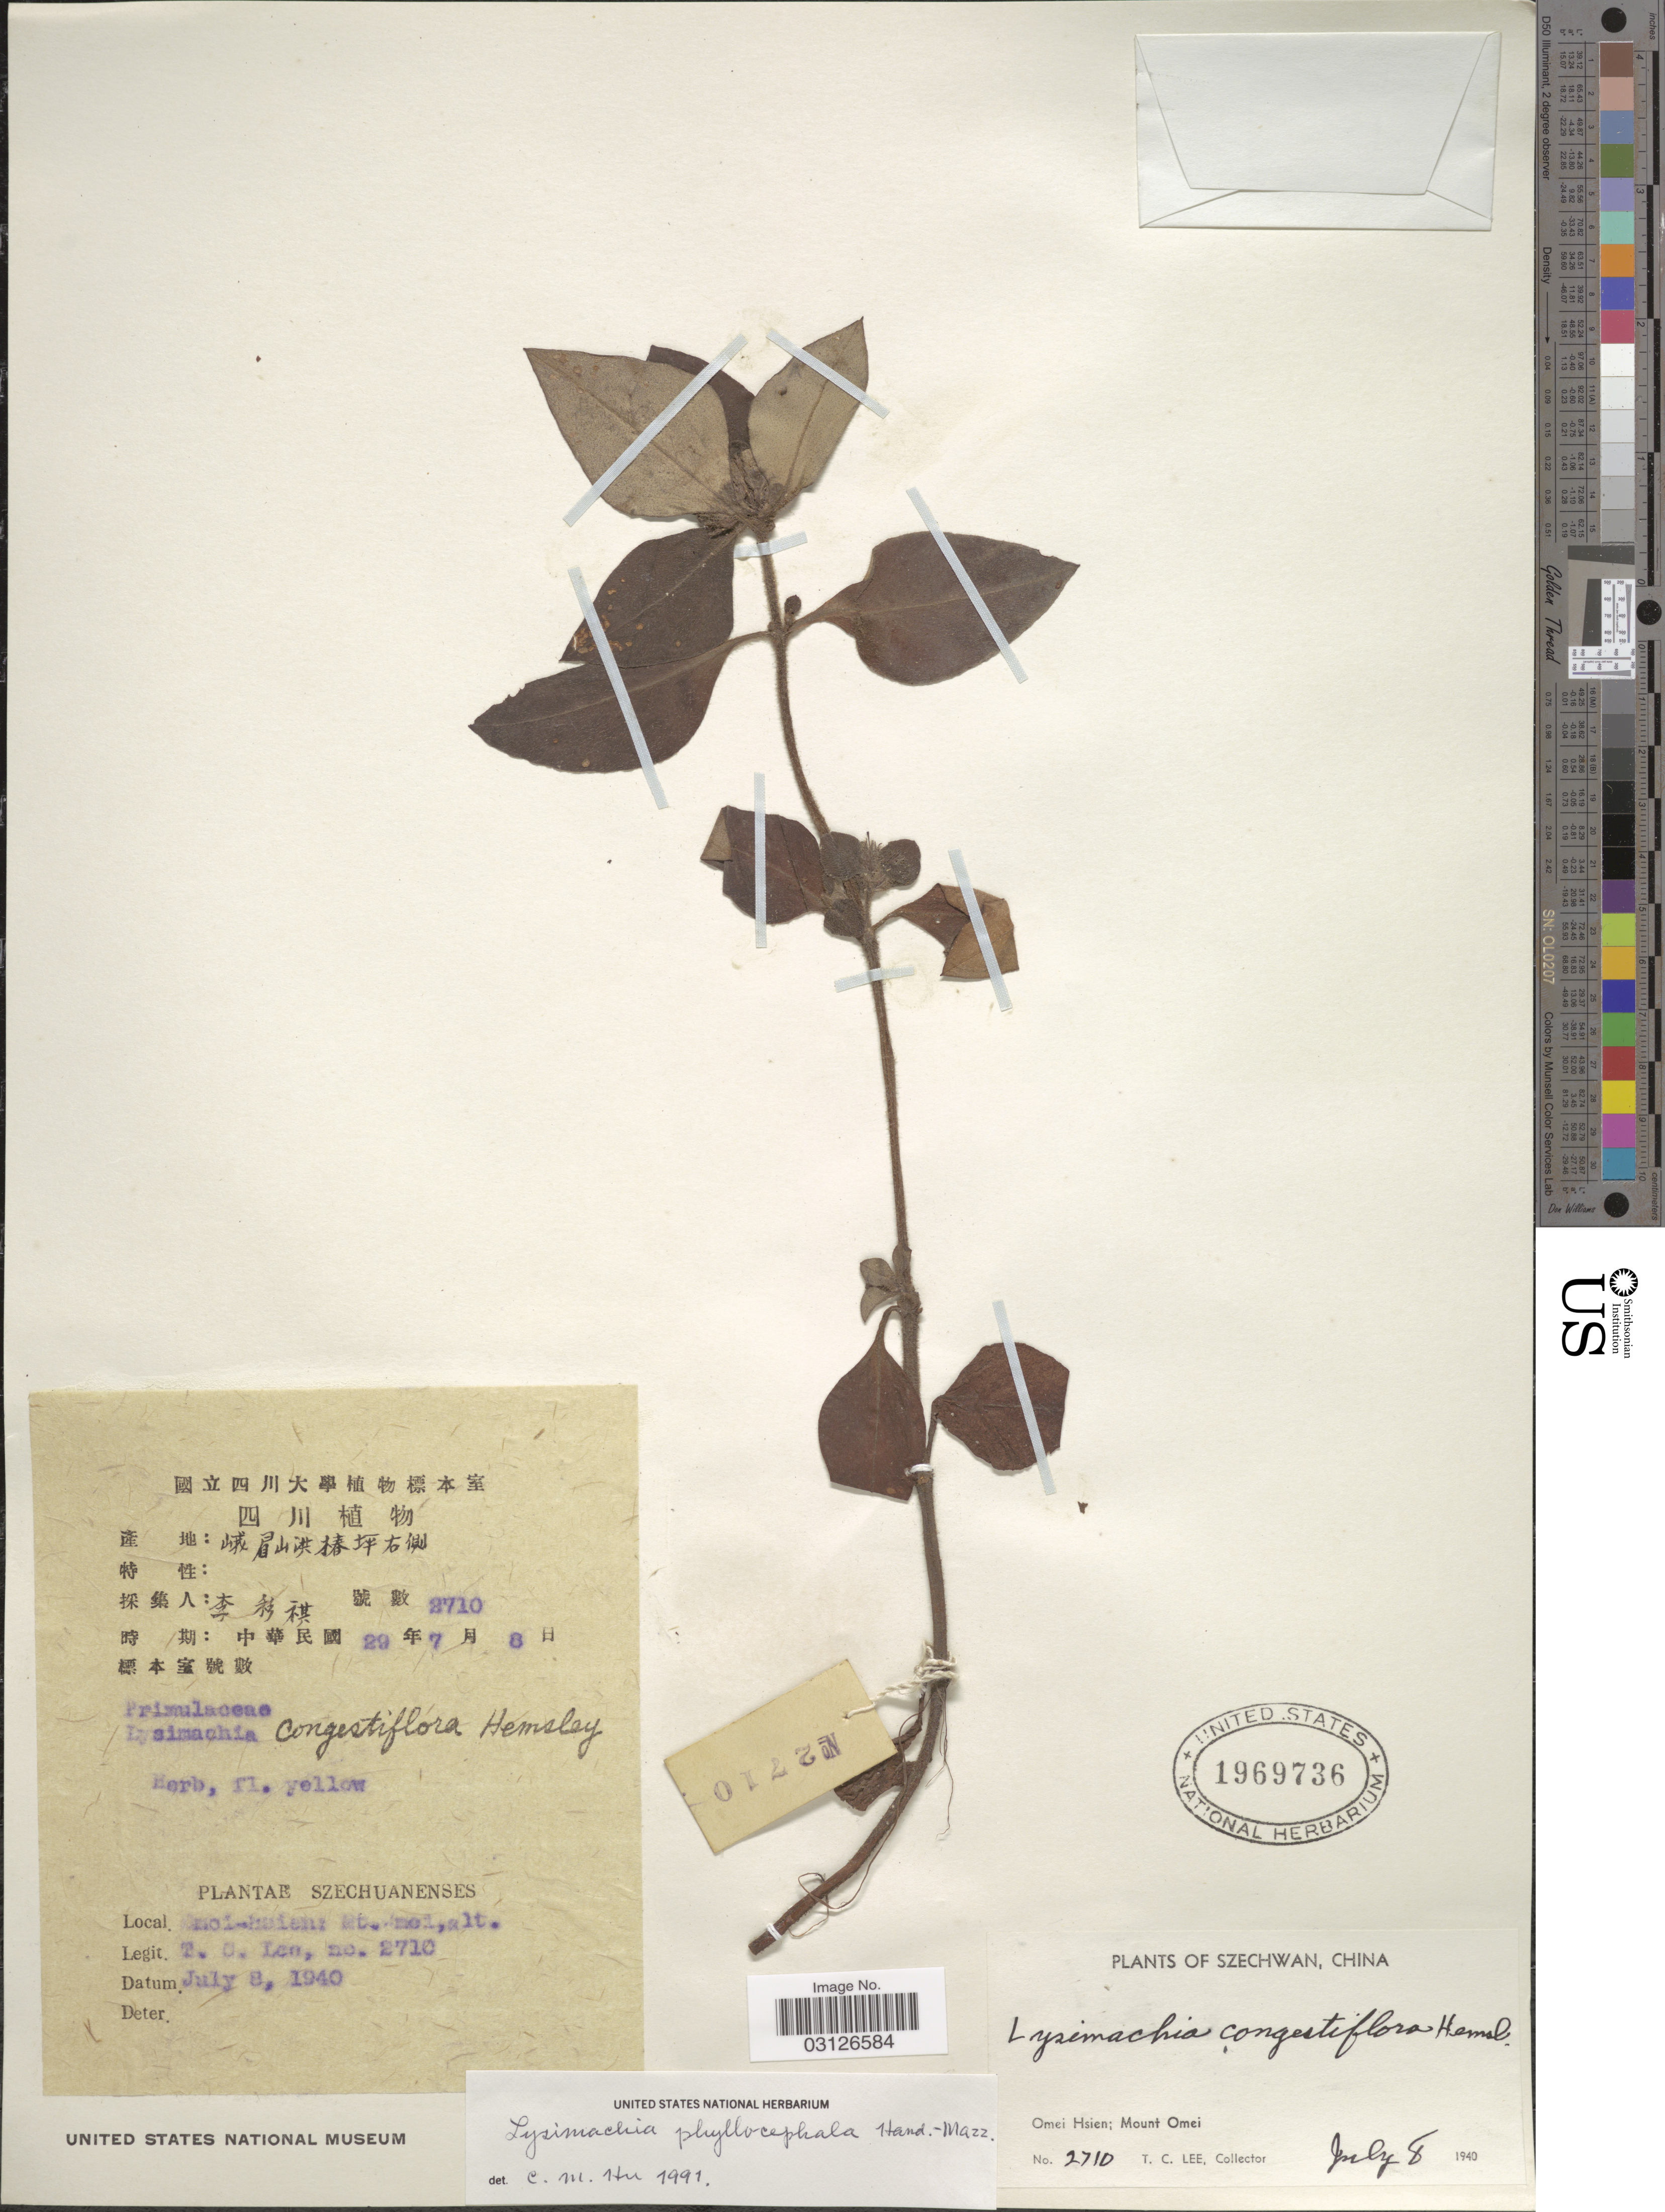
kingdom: Plantae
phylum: Tracheophyta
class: Magnoliopsida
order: Ericales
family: Primulaceae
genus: Lysimachia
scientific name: Lysimachia phyllocephala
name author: Hand.-Mazz.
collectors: T. Lee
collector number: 2710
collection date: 1940-07-08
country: China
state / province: Sichuan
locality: Szechwan. Omei Hsien; Mount Omei.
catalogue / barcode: US 1969736